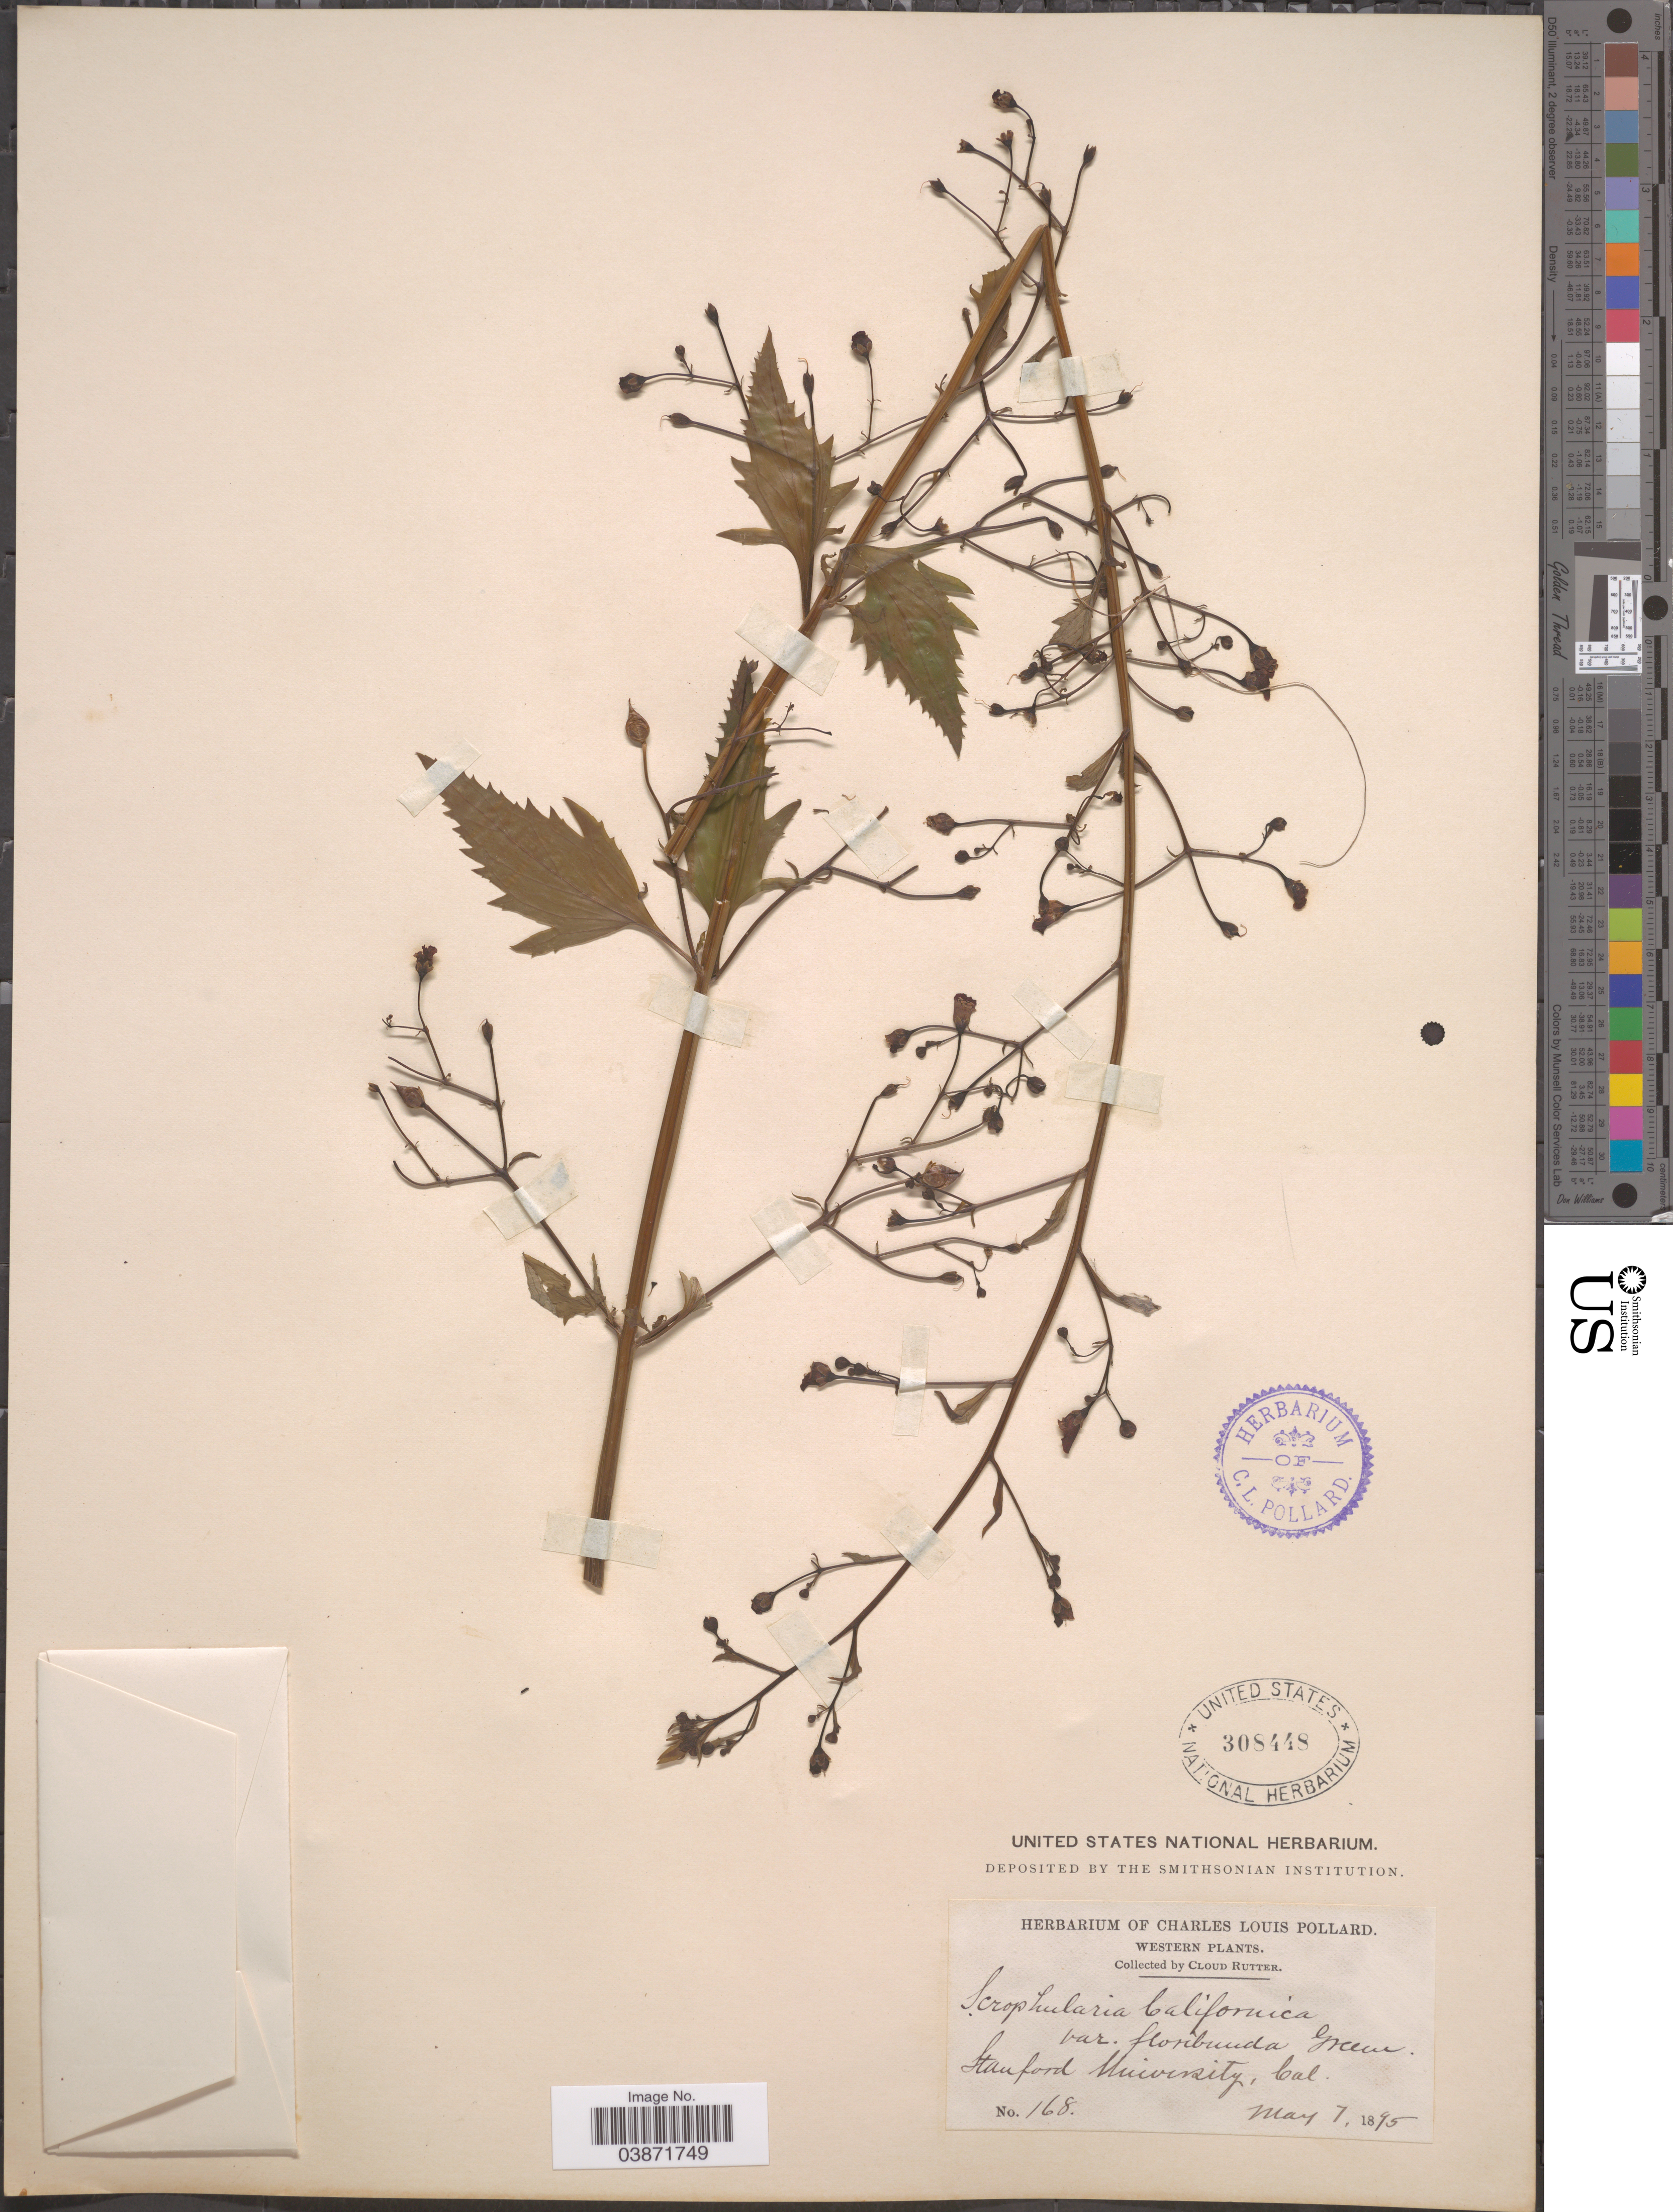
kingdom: Plantae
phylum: Tracheophyta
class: Magnoliopsida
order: Lamiales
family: Scrophulariaceae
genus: Scrophularia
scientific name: Scrophularia californica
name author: Cham. & Schltdl.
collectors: C. Rutter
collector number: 168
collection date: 1895-05-07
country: United States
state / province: California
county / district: Santa Clara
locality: Western. Stanford University.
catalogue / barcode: US 308448